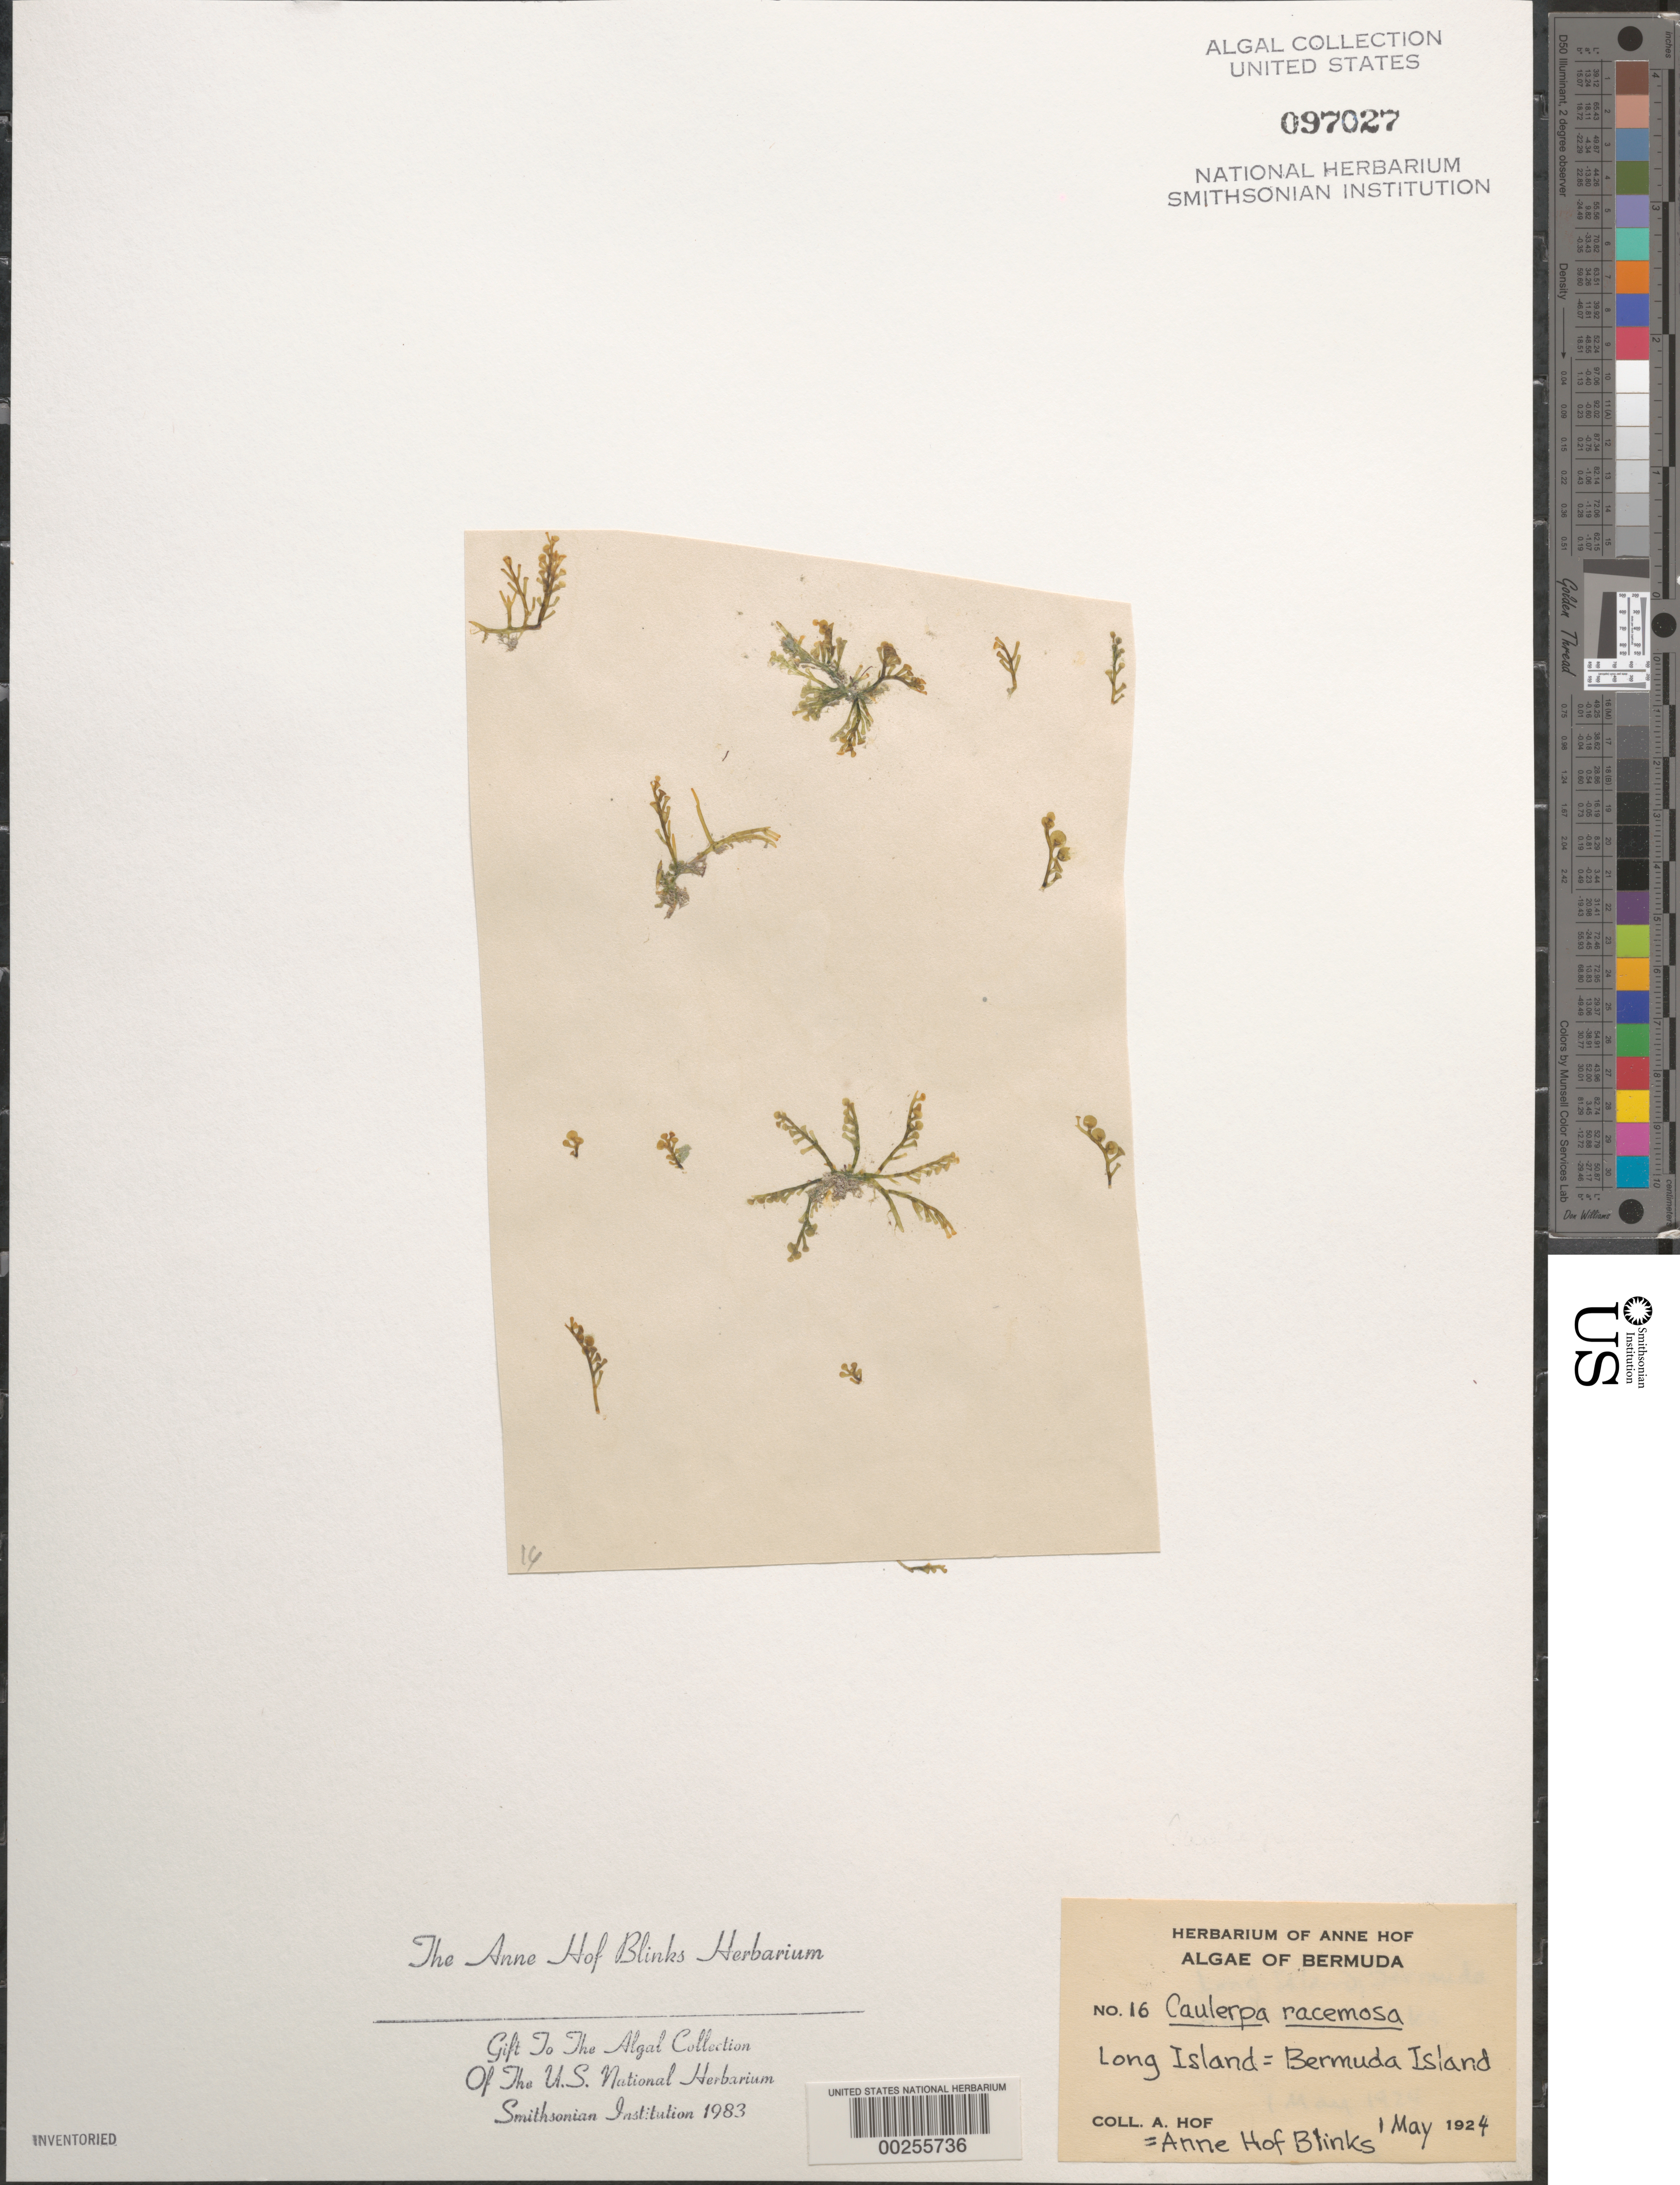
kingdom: Plantae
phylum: Chlorophyta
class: Ulvophyceae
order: Bryopsidales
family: Caulerpaceae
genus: Caulerpa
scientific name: Caulerpa racemosa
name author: (Forssk.) J. Agardh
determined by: Blinks, Anne Hof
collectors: A. Blinks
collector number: AHB 16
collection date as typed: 01 May 1924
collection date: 1924-05-01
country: Bermuda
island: Bermuda Island (Long Island)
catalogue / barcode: US 97027